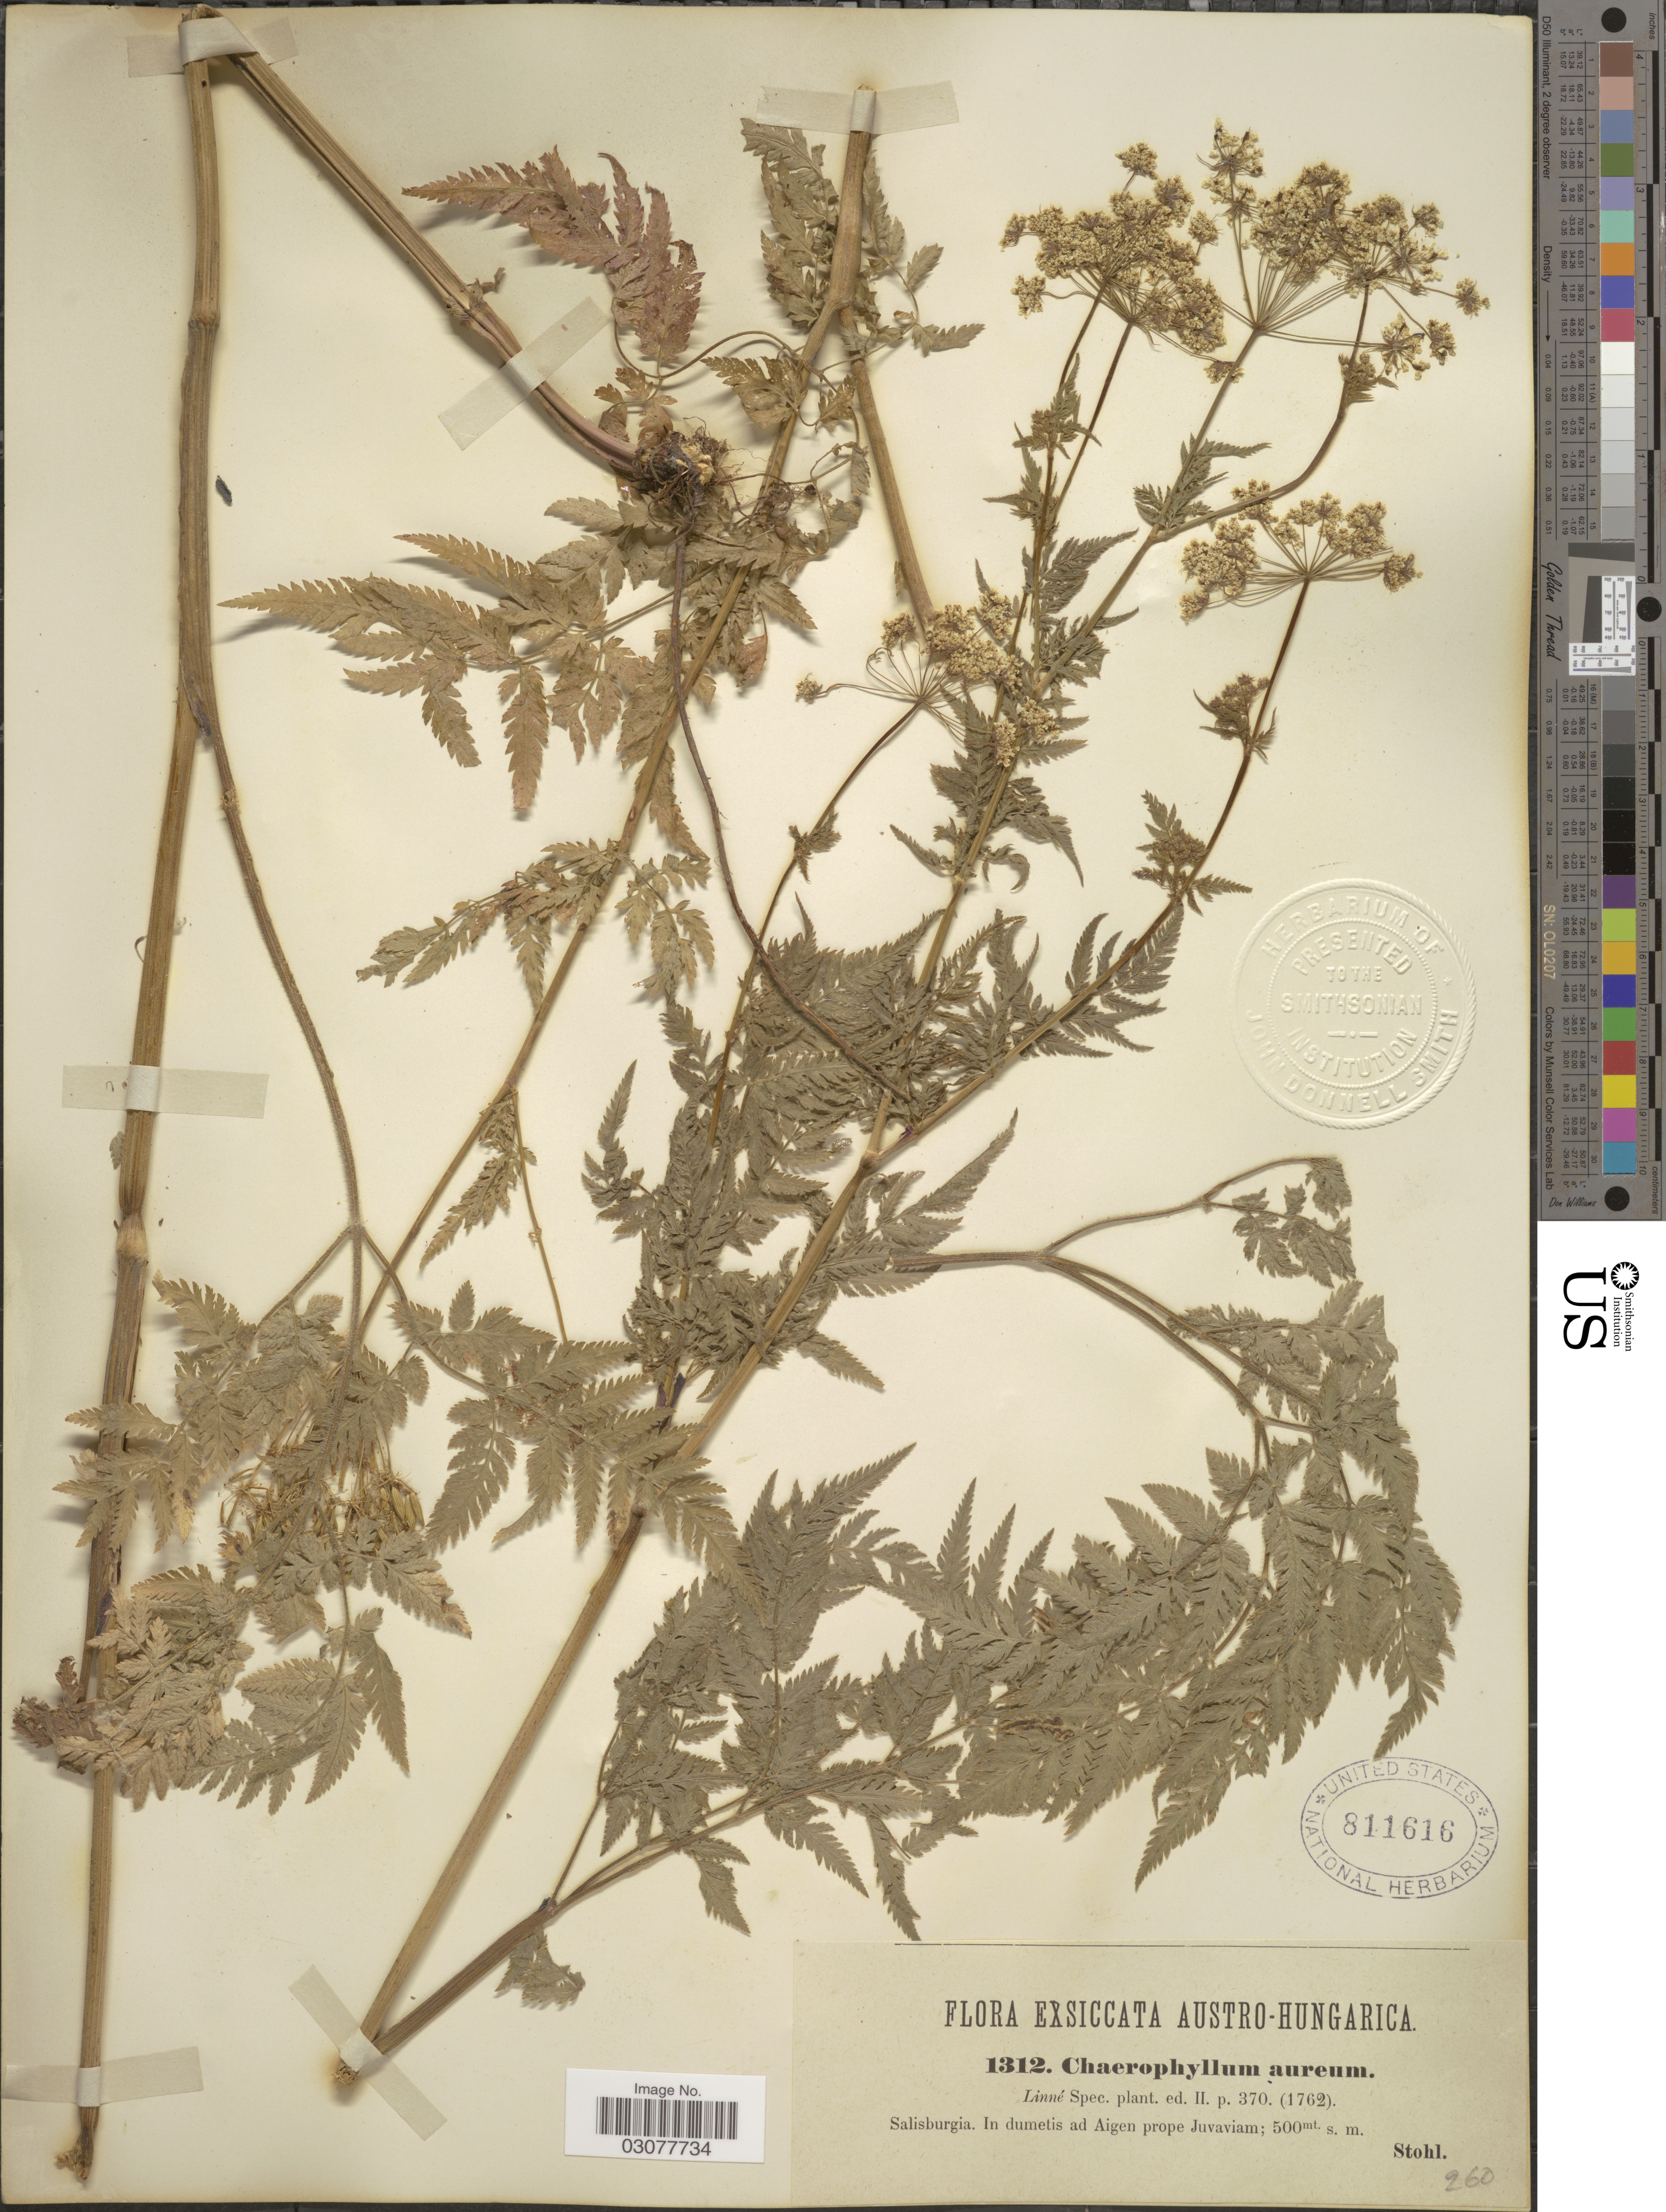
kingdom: Plantae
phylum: Tracheophyta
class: Magnoliopsida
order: Apiales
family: Apiaceae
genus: Chaerophyllum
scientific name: Chaerophyllum aureum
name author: L.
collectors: Stohl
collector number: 1312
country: Austria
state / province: Salzburg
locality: Austro-Hungarica, Salisburgia. In dumetis ad Aigen prope Juvaviam.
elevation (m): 500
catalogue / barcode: US 811616